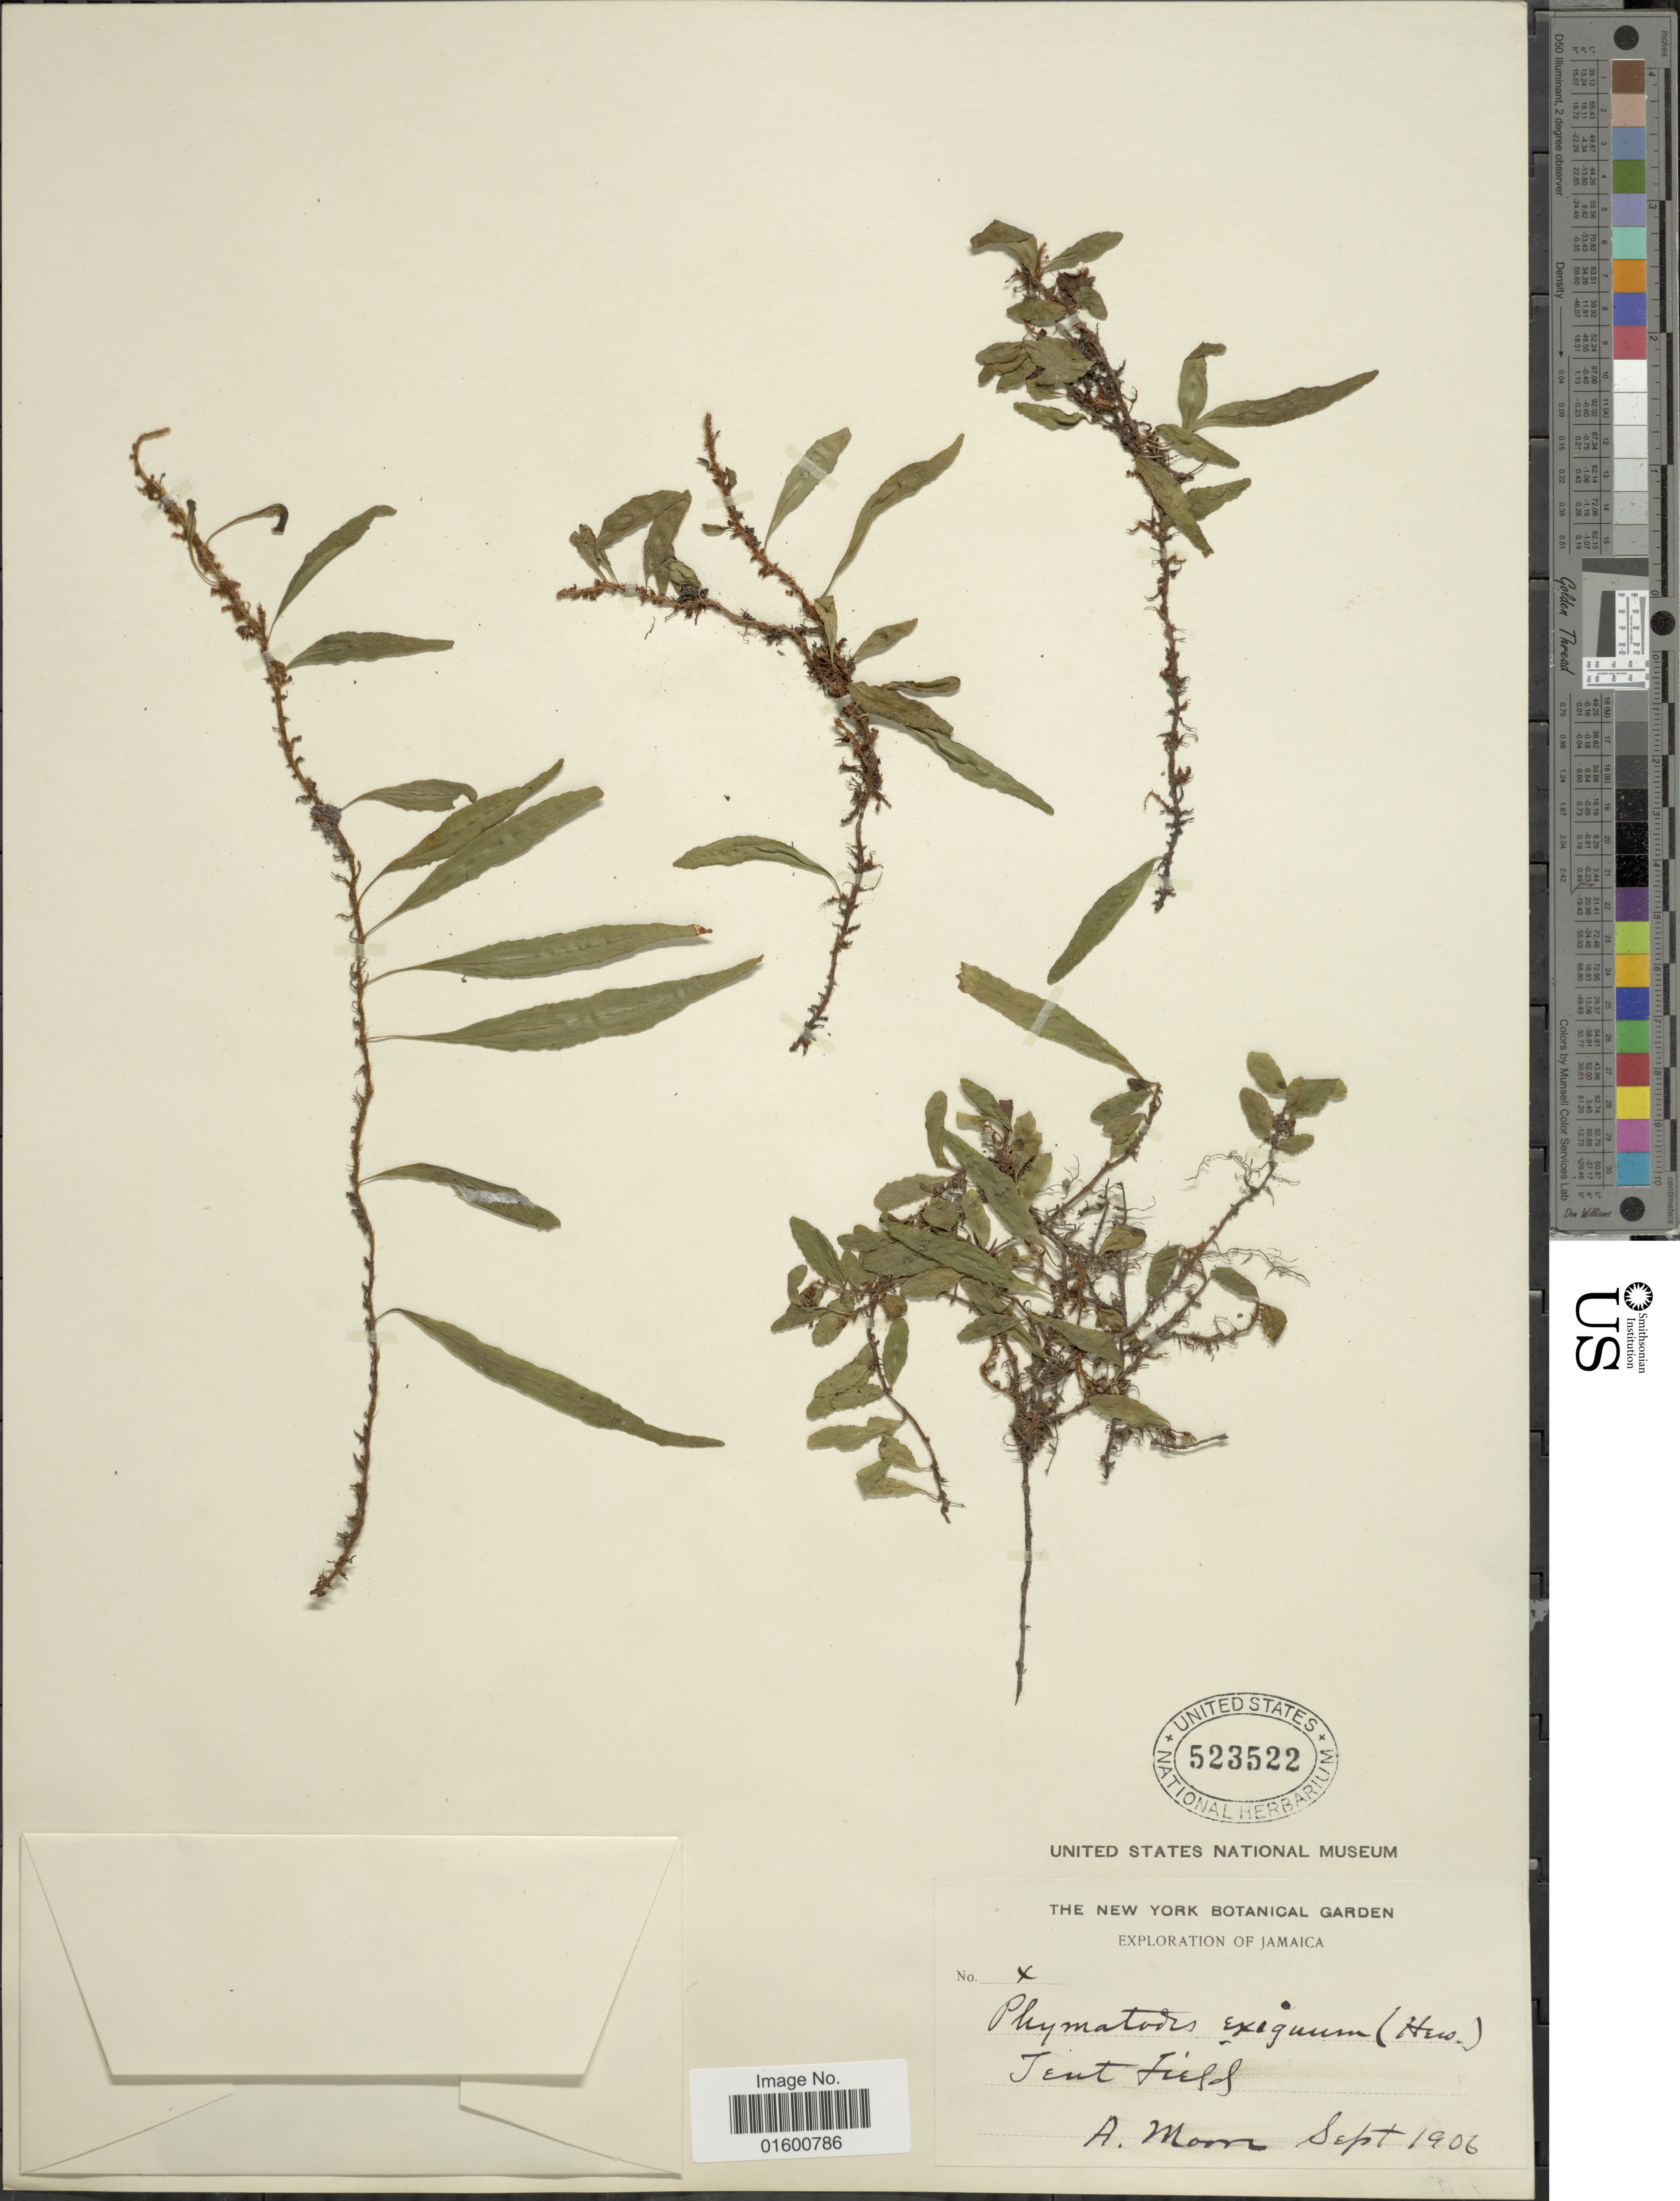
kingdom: Plantae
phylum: Tracheophyta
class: Polypodiopsida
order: Polypodiales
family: Polypodiaceae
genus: Microgramma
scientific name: Microgramma heterophylla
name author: (L.) Wherry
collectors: A. Morn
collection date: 1906-09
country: Jamaica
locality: Tent Field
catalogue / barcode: US 523522